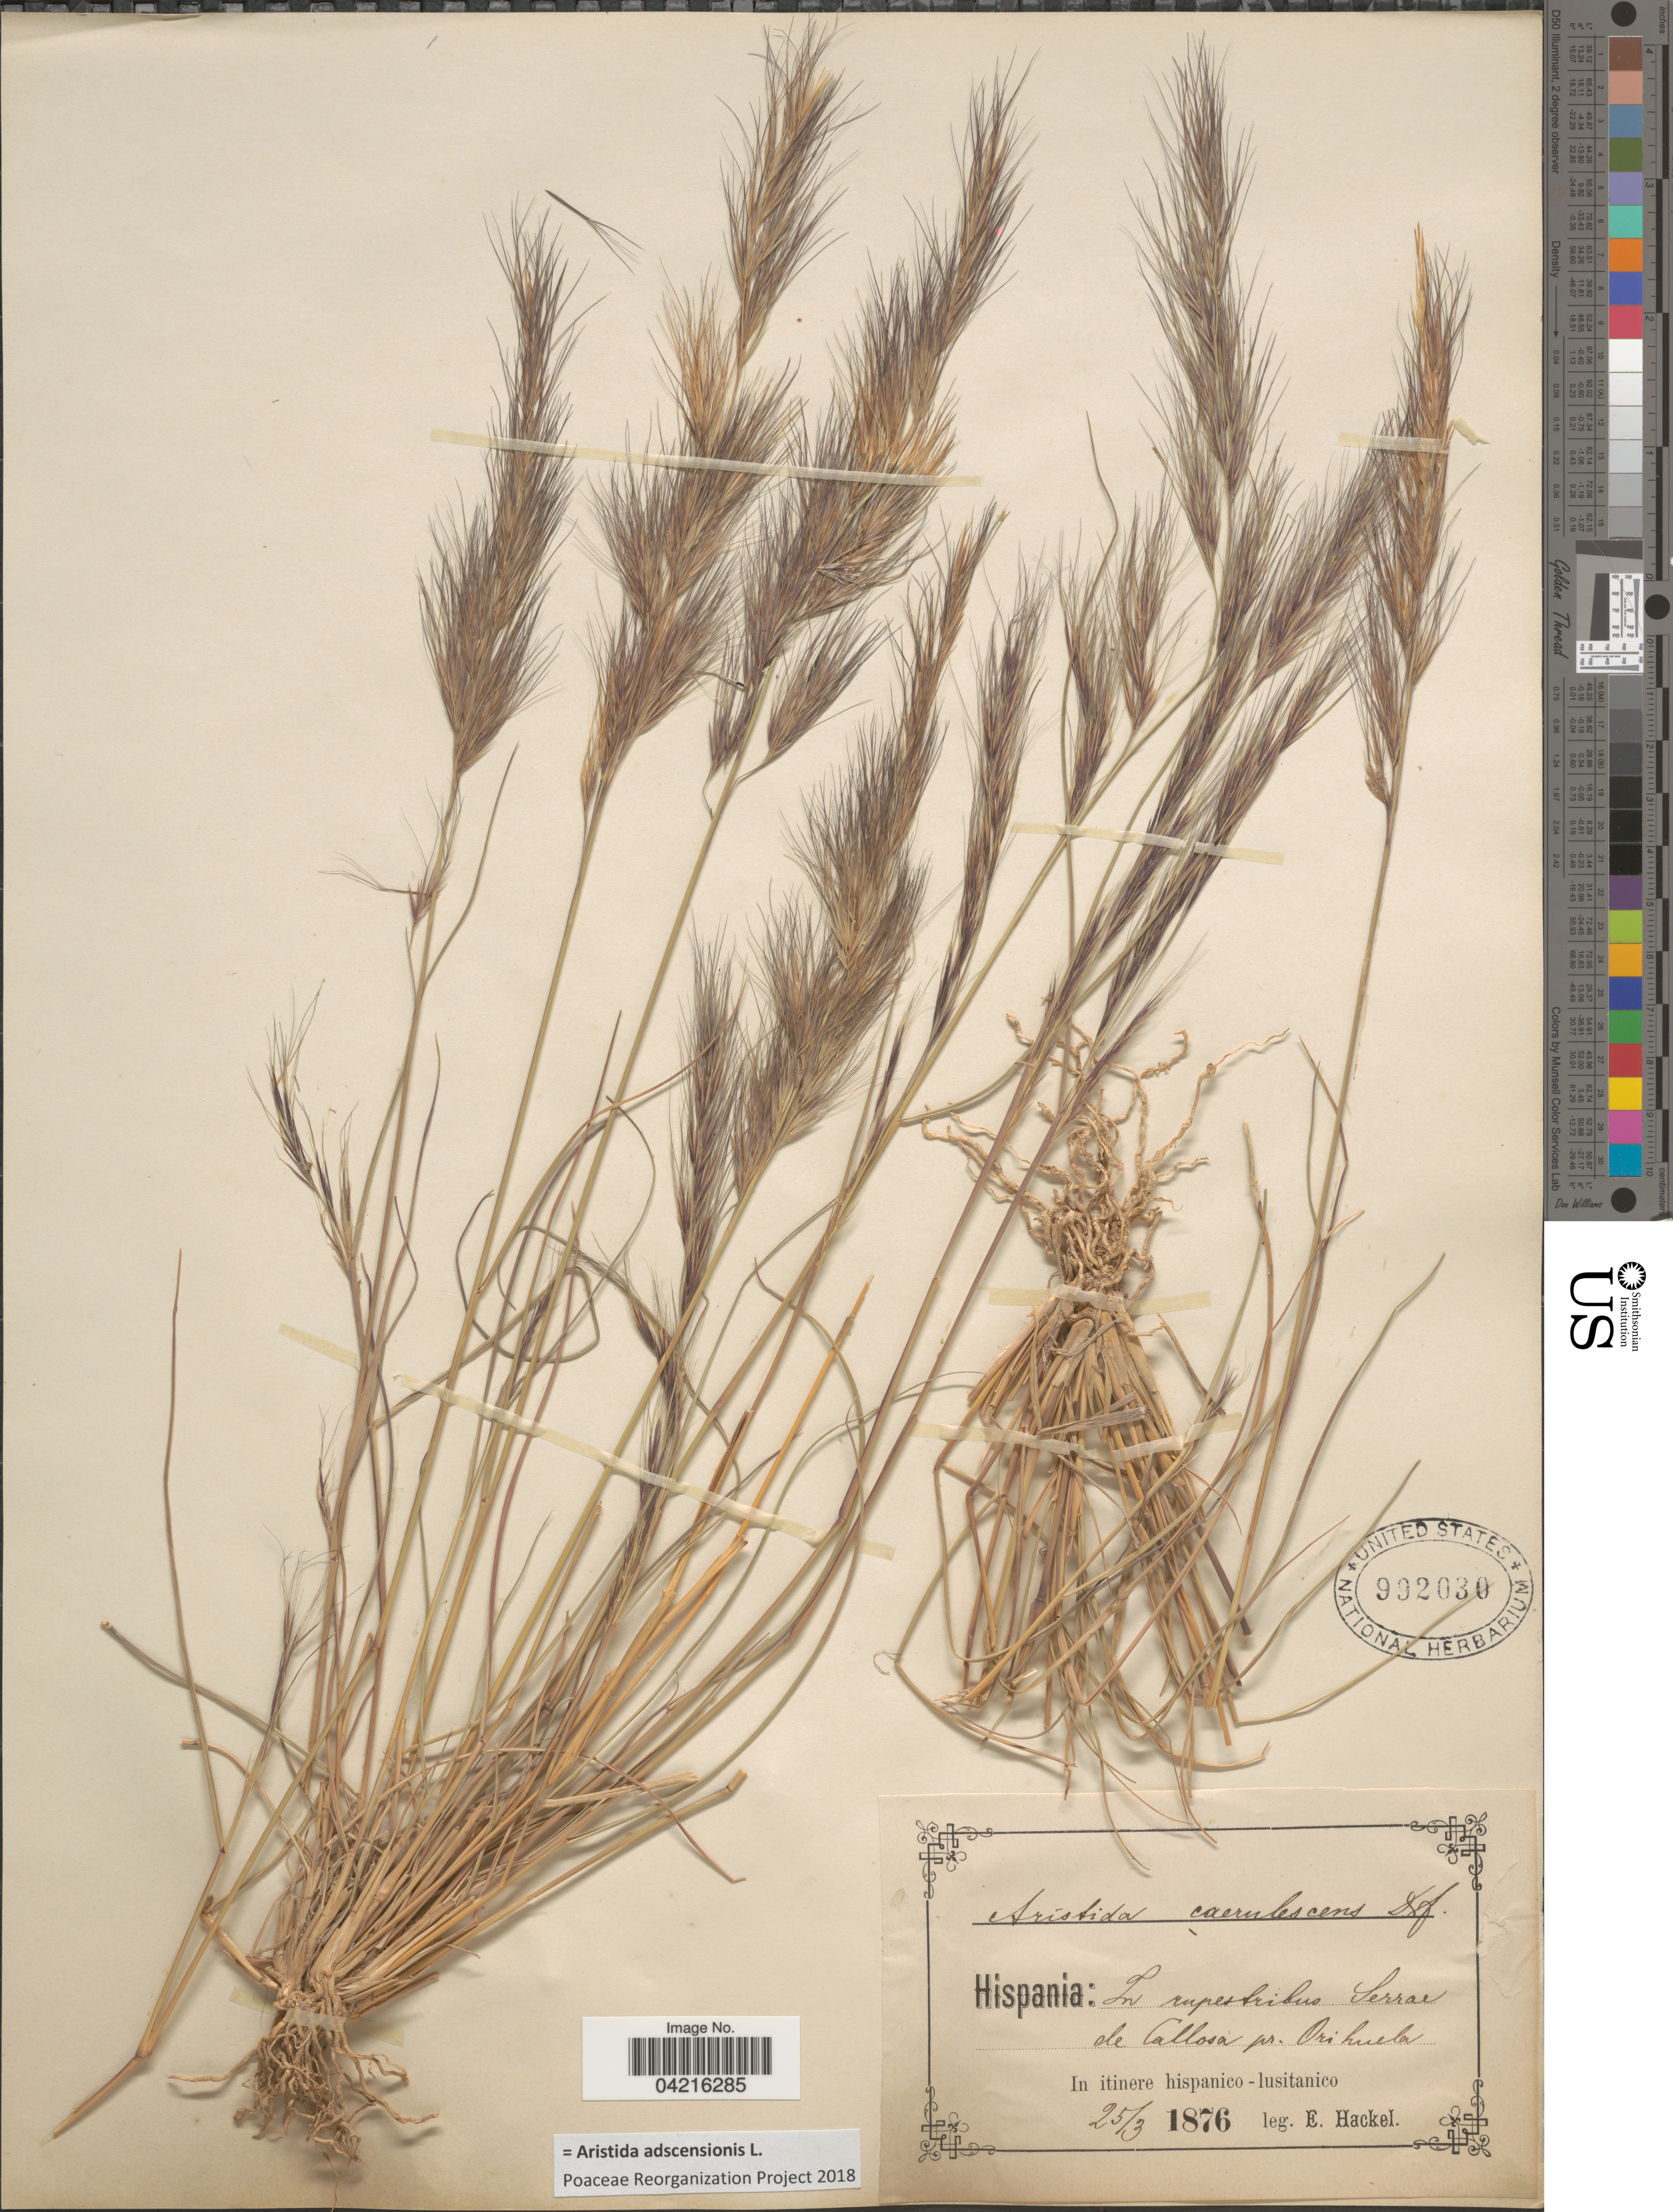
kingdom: Plantae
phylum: Tracheophyta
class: Liliopsida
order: Poales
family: Poaceae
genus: Aristida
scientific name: Aristida adscensionis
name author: L.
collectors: E. Hackel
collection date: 1876-03-25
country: Spain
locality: Hispania: In rupestribus Serrae de Callosa pr. Orihuela. In itinere hispanico - lusitanico.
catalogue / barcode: US 992030